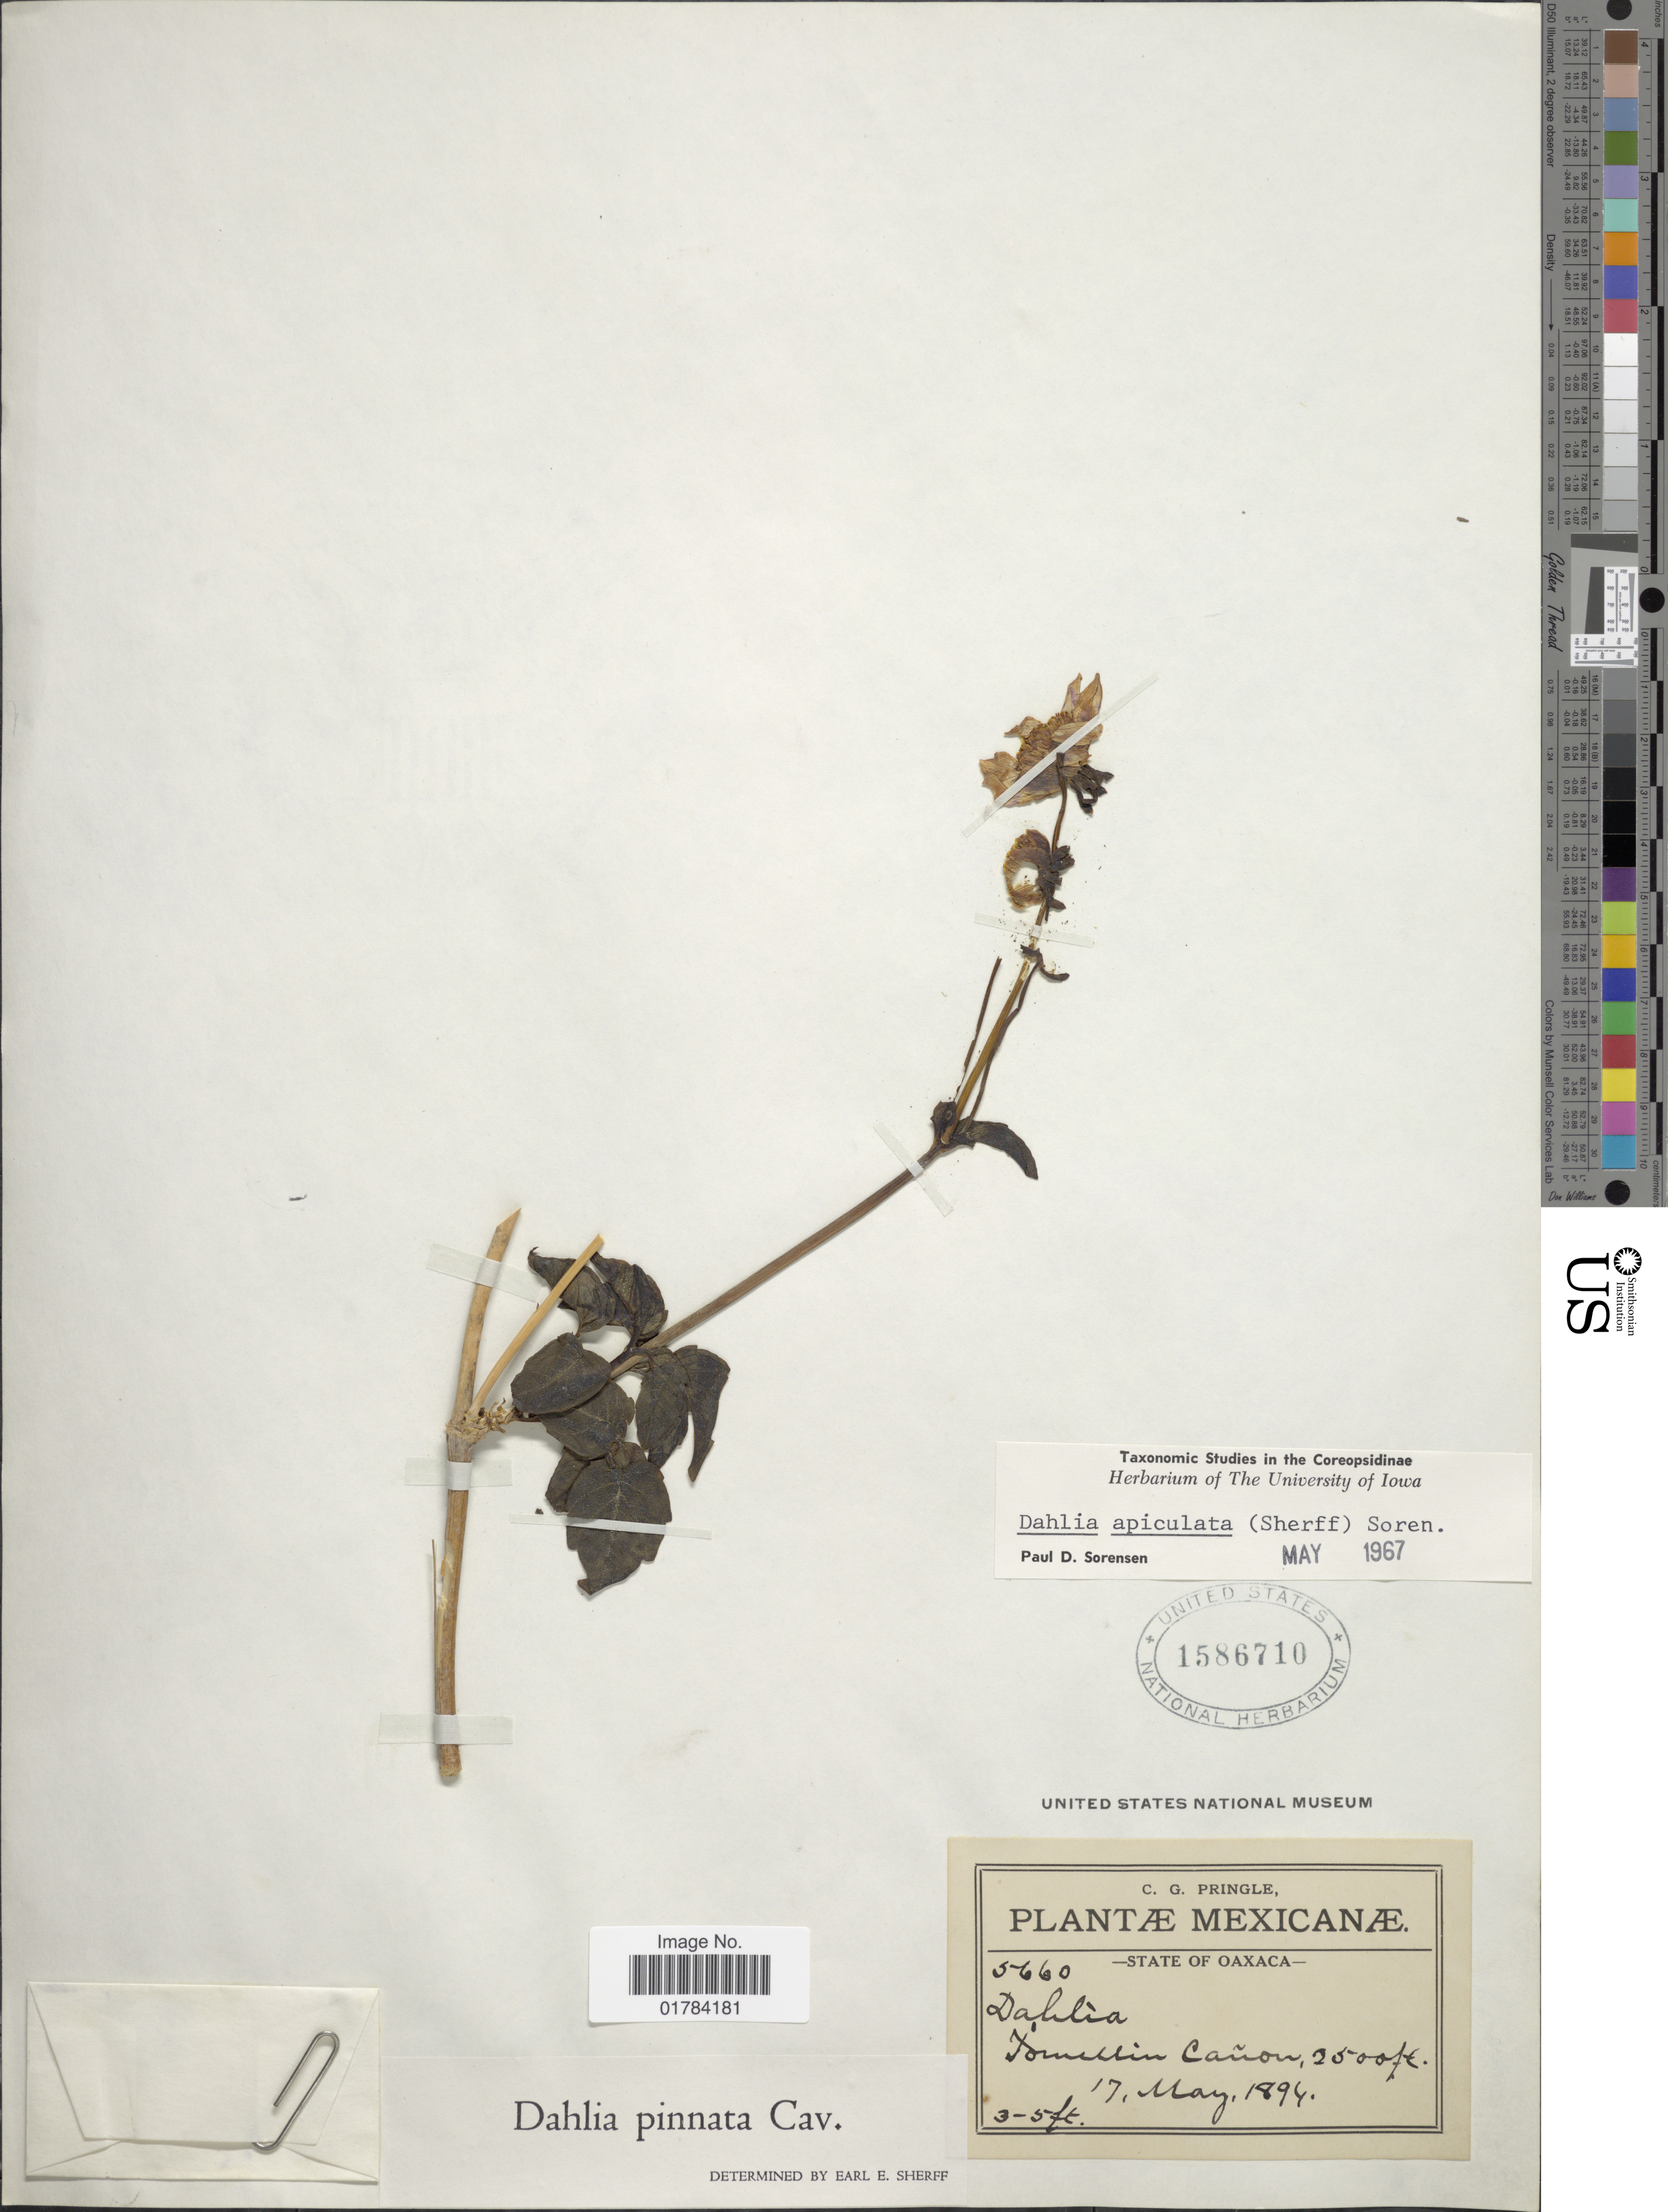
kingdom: Plantae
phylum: Tracheophyta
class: Magnoliopsida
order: Asterales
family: Asteraceae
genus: Dahlia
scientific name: Dahlia apiculata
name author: (Sherff) P.D. Sørensen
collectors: C. G. Pringle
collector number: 5660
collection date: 1894-05-17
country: Mexico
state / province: Oaxaca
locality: Tomellin Cañon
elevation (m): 762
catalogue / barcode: US 1586710